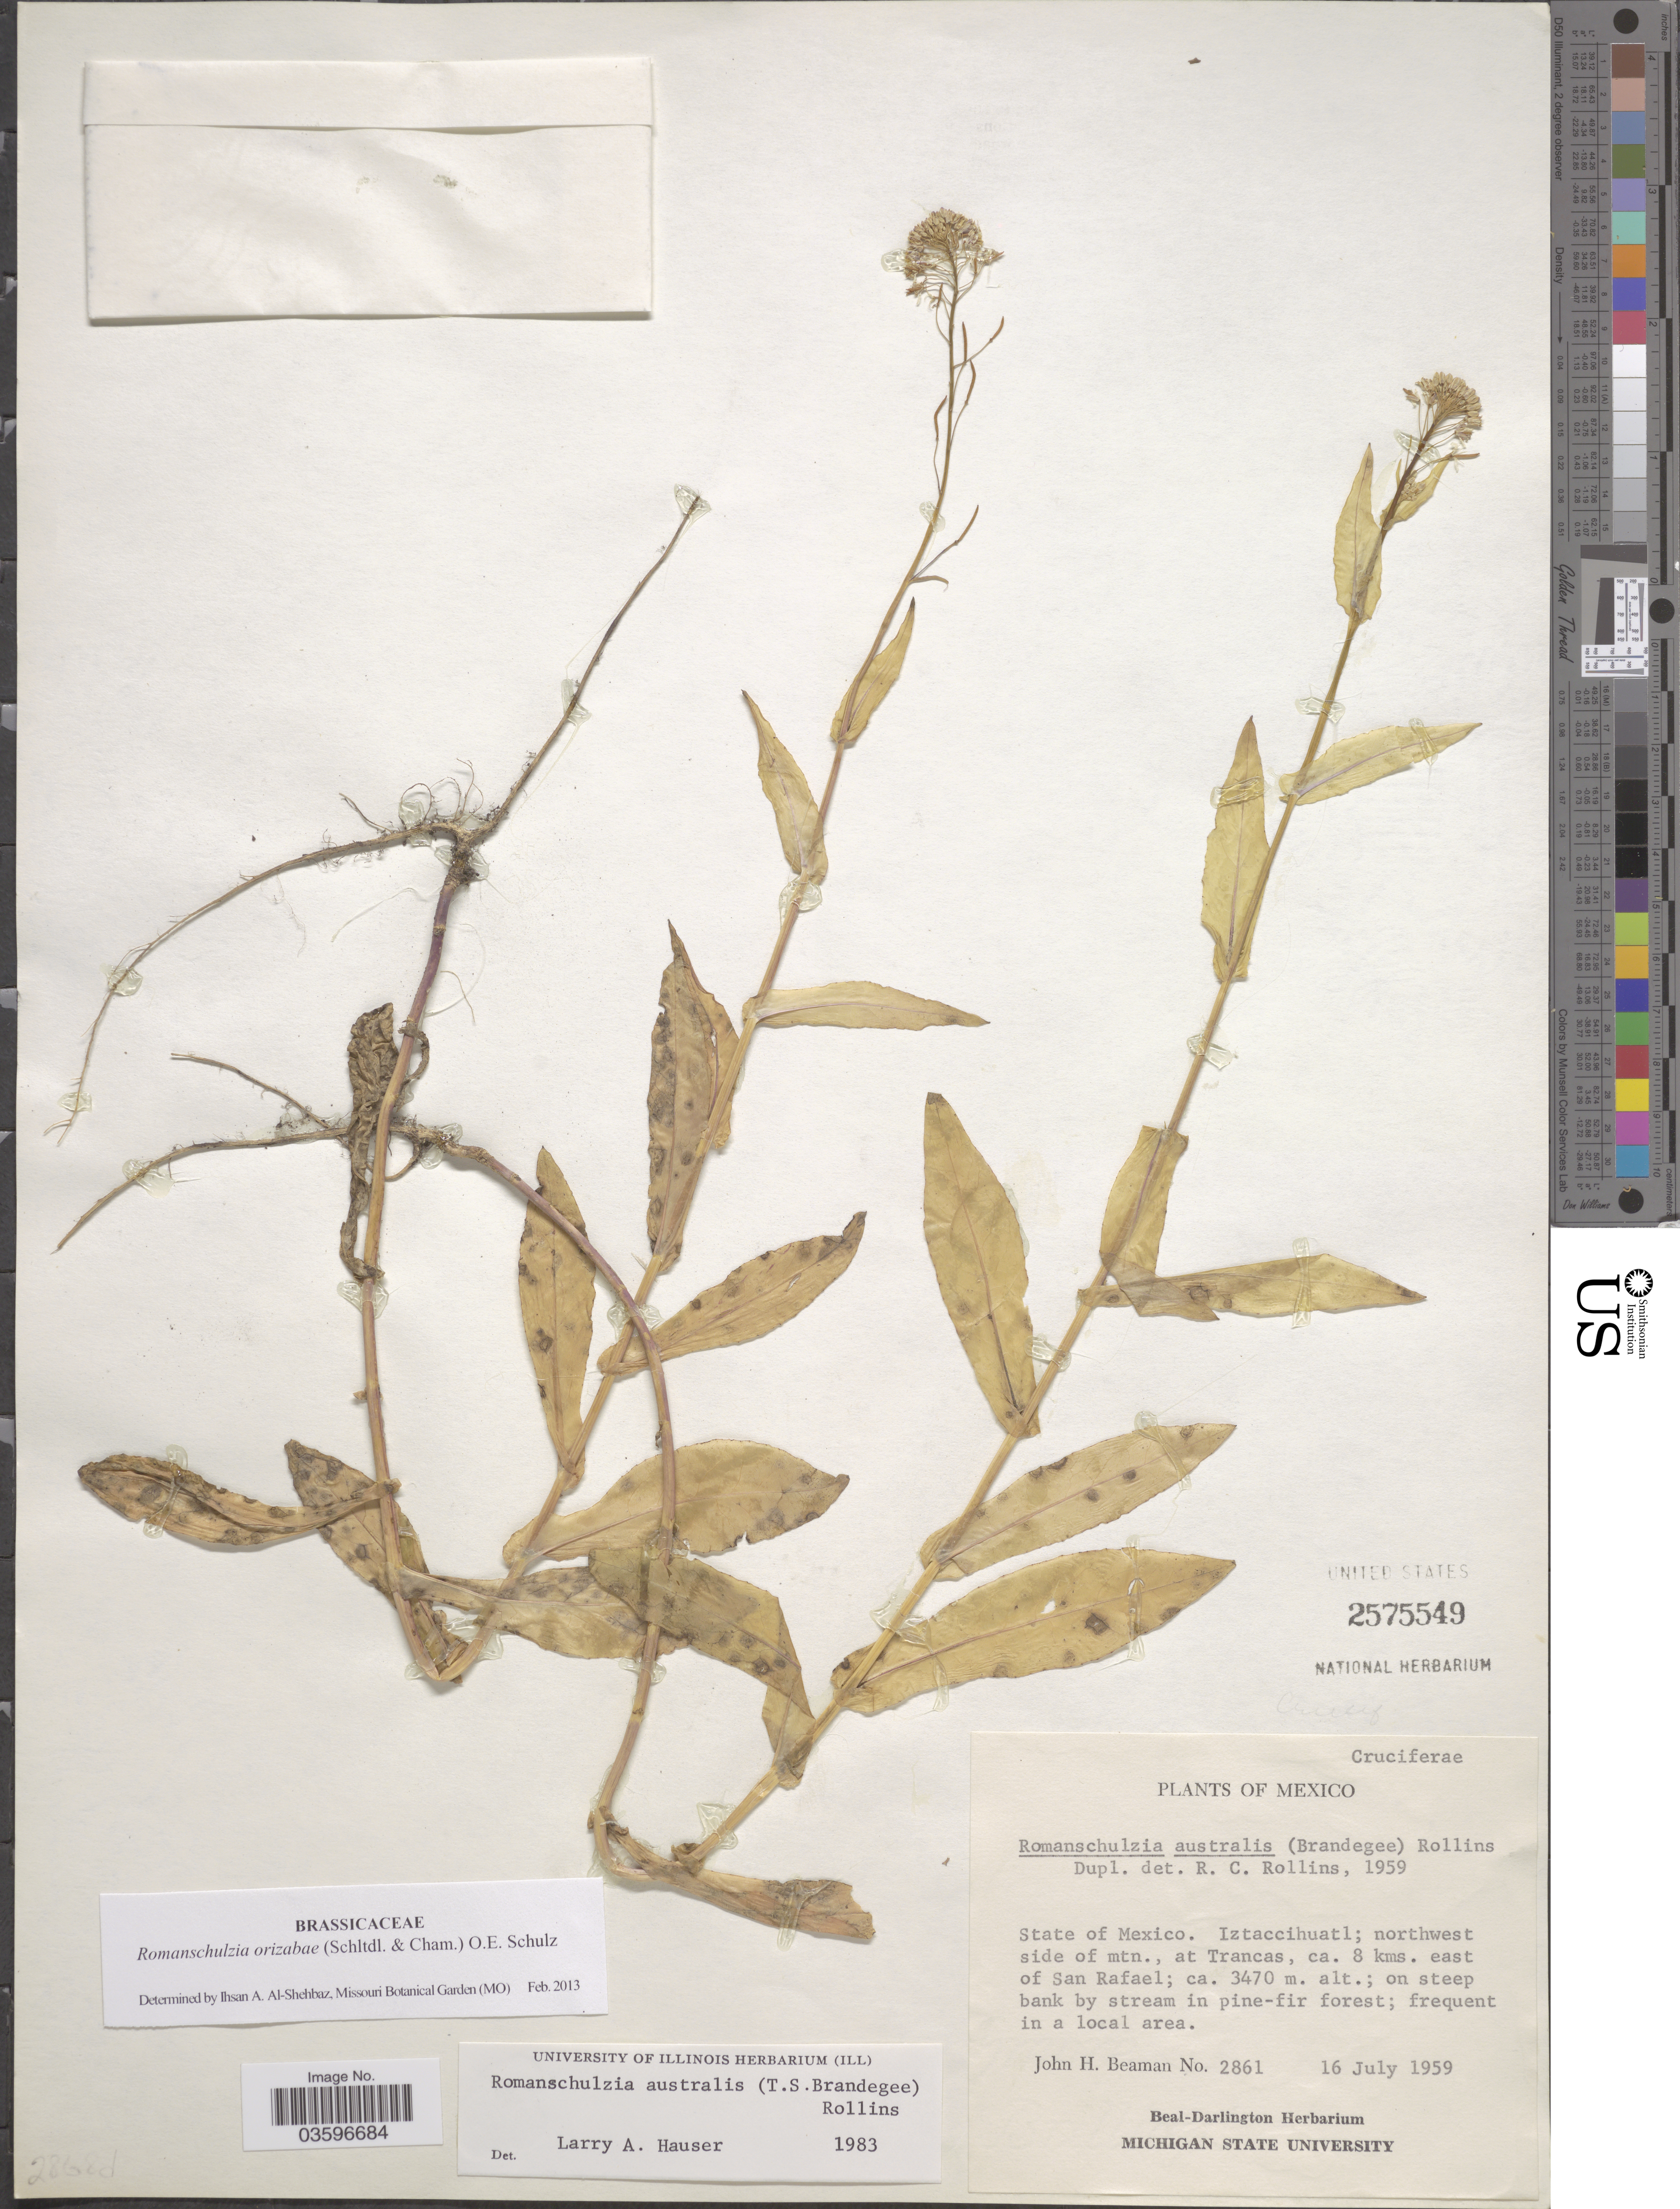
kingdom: Plantae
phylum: Tracheophyta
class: Magnoliopsida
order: Brassicales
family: Brassicaceae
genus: Romanschulzia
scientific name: Romanschulzia orizabae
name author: (Schltdl. & Cham.) O.E. Schulz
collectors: J. H. Beaman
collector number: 2861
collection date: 1959-07-16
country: Mexico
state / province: México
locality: Iztaccihuatl; northwest side of mtn., at Trancas, ca. 8 kms. east of San Rafael.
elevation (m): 3470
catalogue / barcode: US 2575549